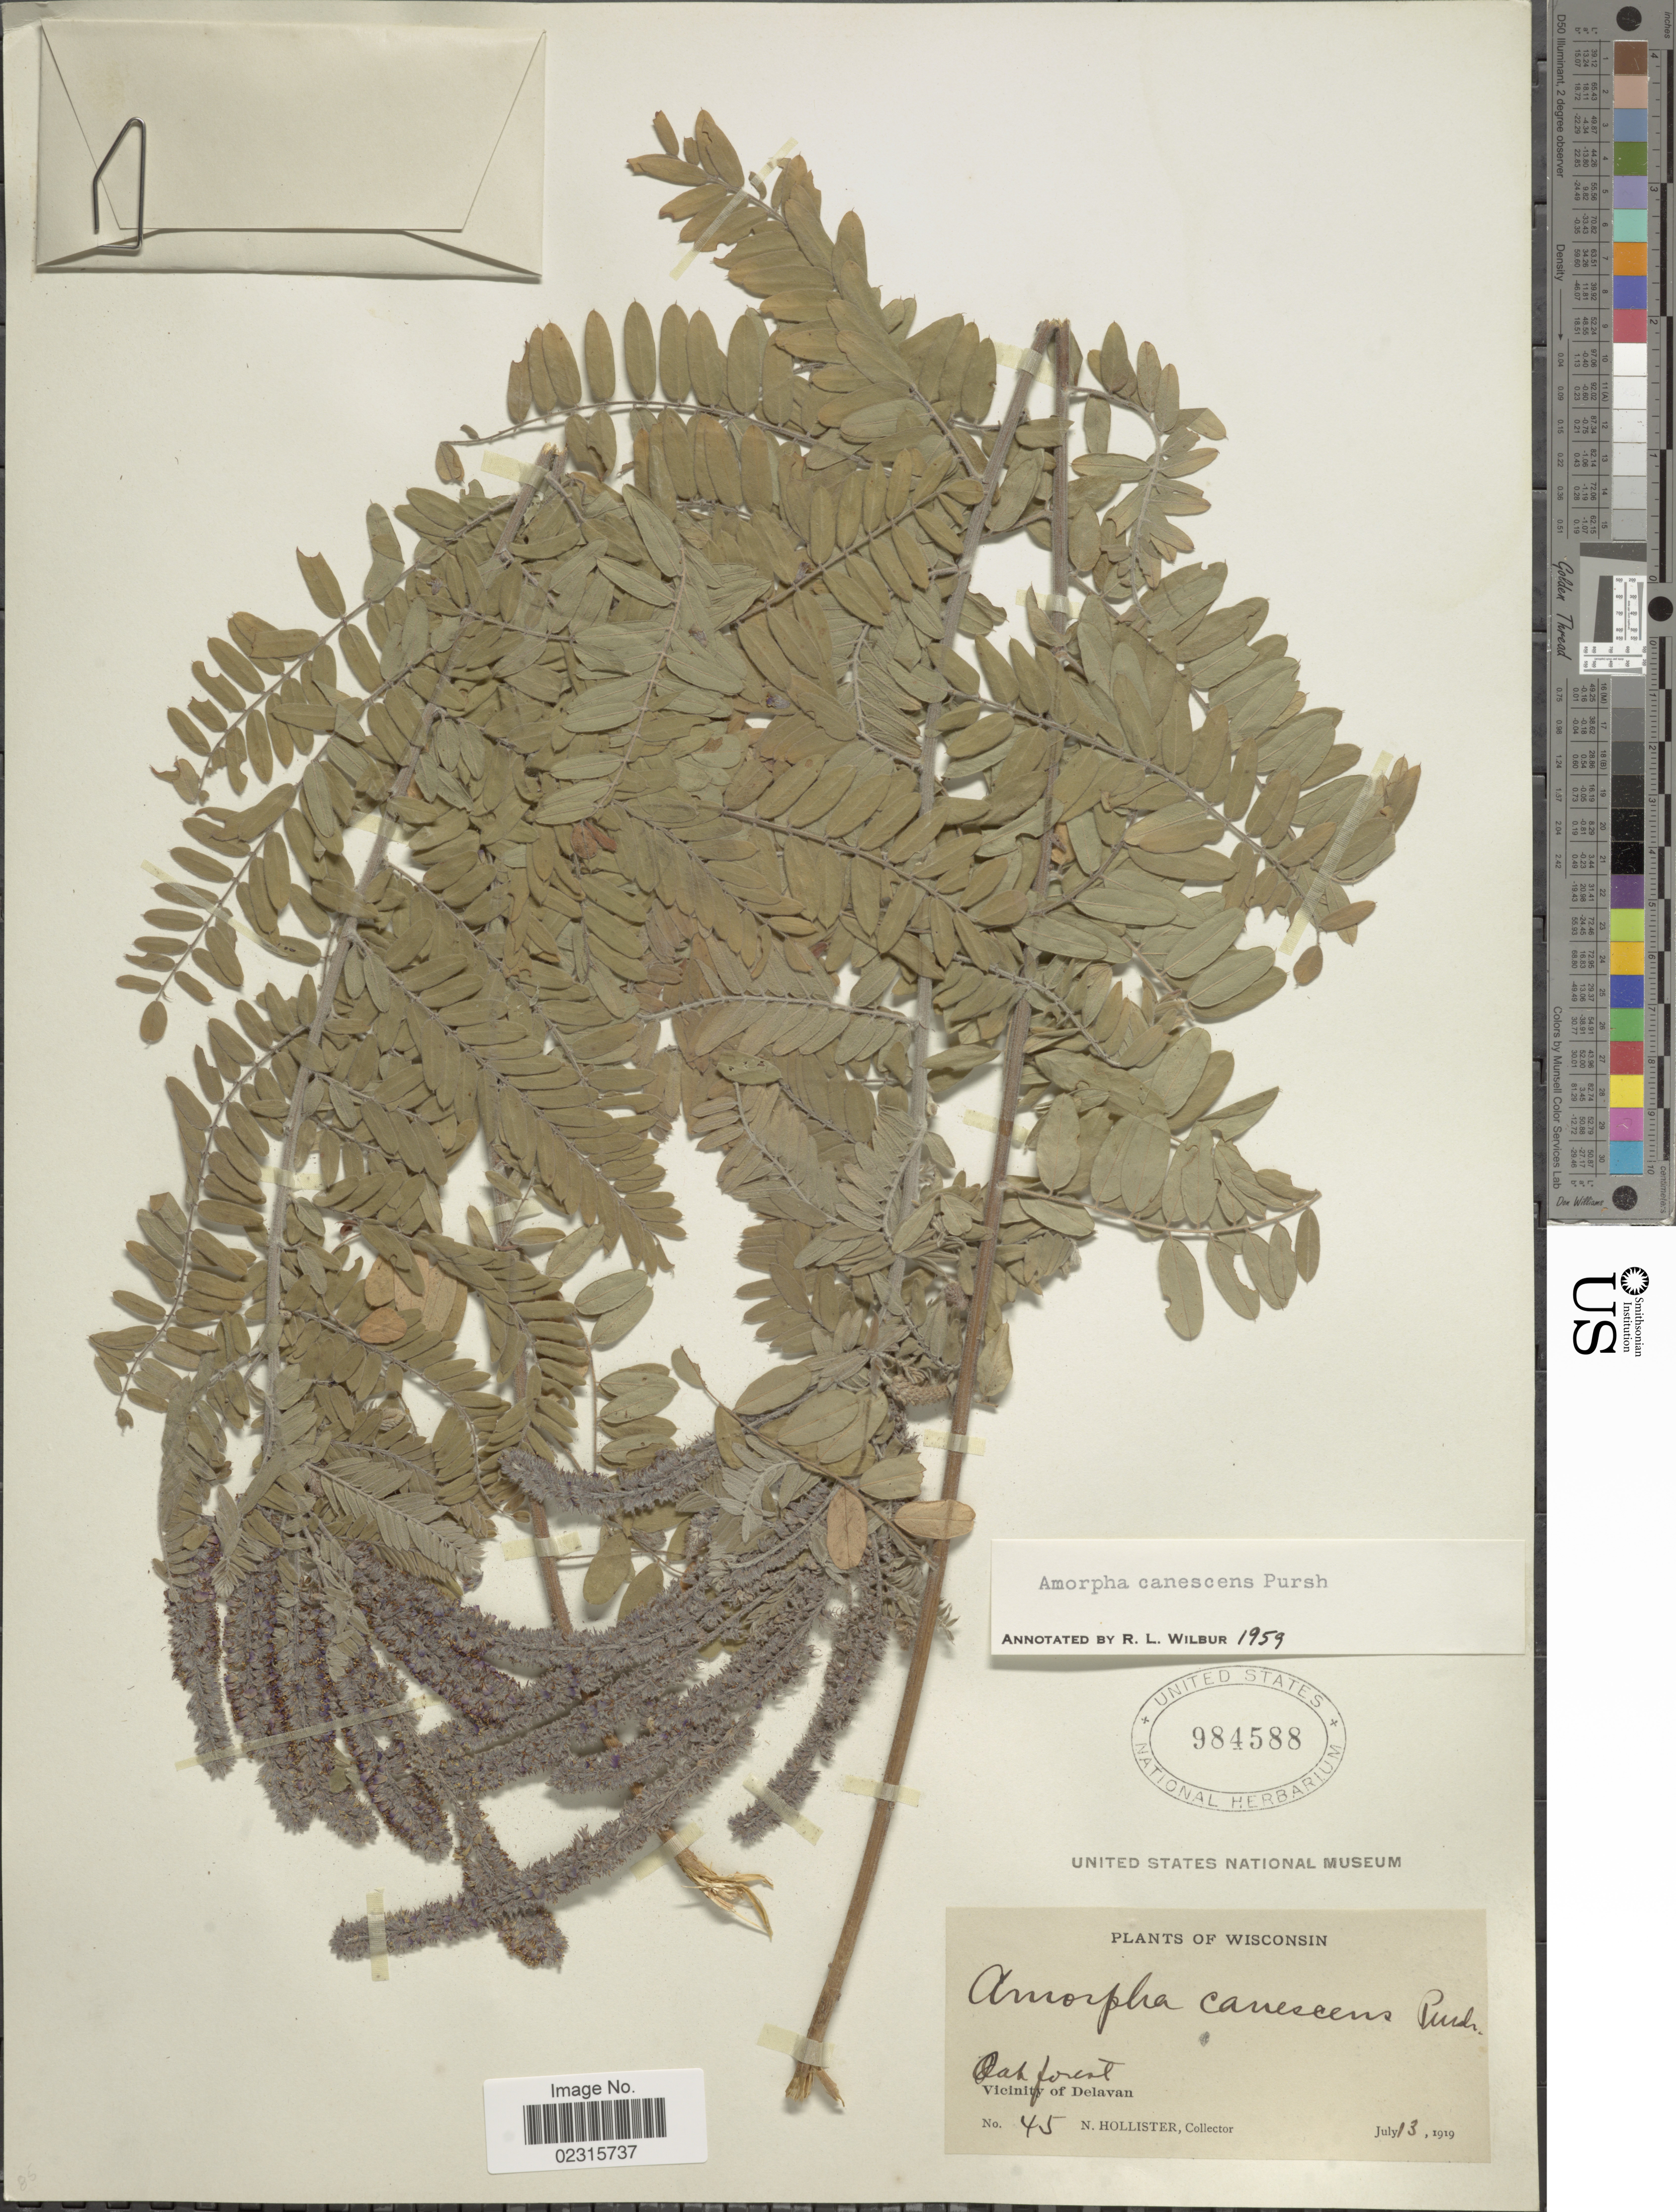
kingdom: Plantae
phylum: Tracheophyta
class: Magnoliopsida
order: Fabales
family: Fabaceae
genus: Amorpha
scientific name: Amorpha canescens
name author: Pursh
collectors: N. Hollister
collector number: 45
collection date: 1919-07-13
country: United States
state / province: Wisconsin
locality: Vicinity of Delavan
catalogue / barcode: US 984588